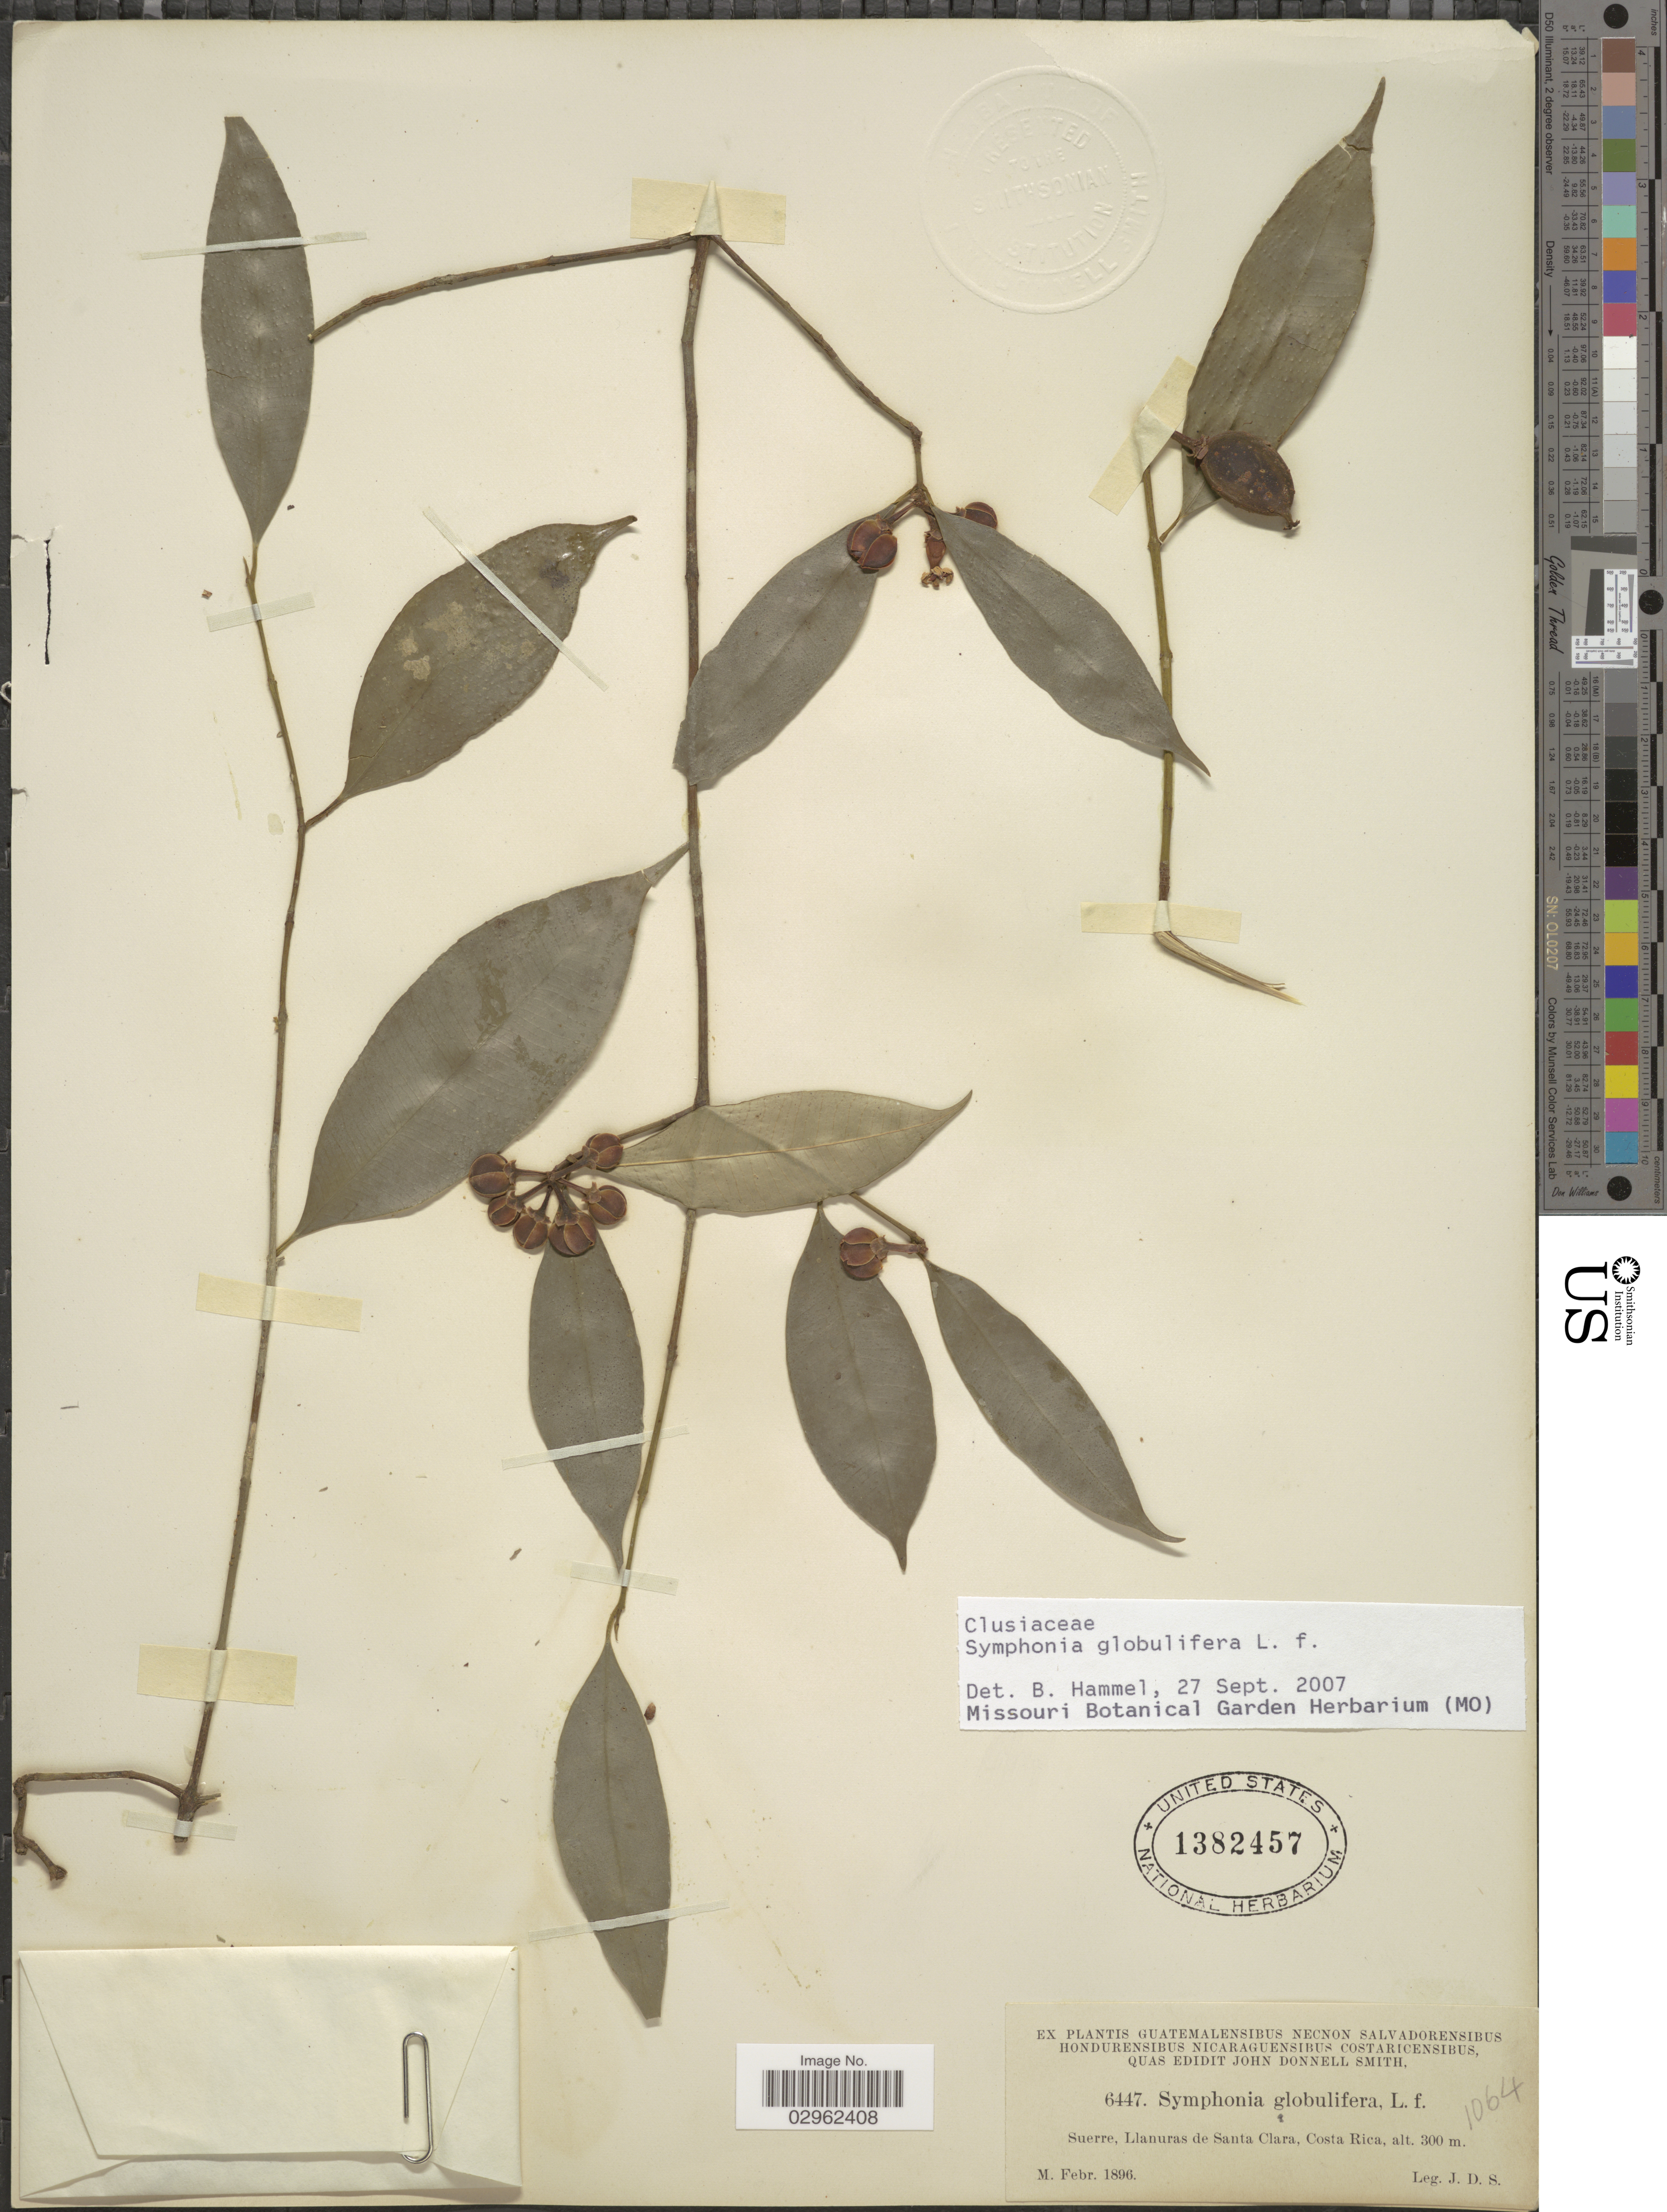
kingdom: Plantae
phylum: Tracheophyta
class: Magnoliopsida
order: Malpighiales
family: Clusiaceae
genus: Symphonia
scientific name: Symphonia globulifera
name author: L. f.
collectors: J. Donnell Smith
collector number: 6447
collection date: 1896-02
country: Costa Rica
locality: Suerre, Llanuras de Santa Clara.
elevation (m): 300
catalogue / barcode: US 1382457